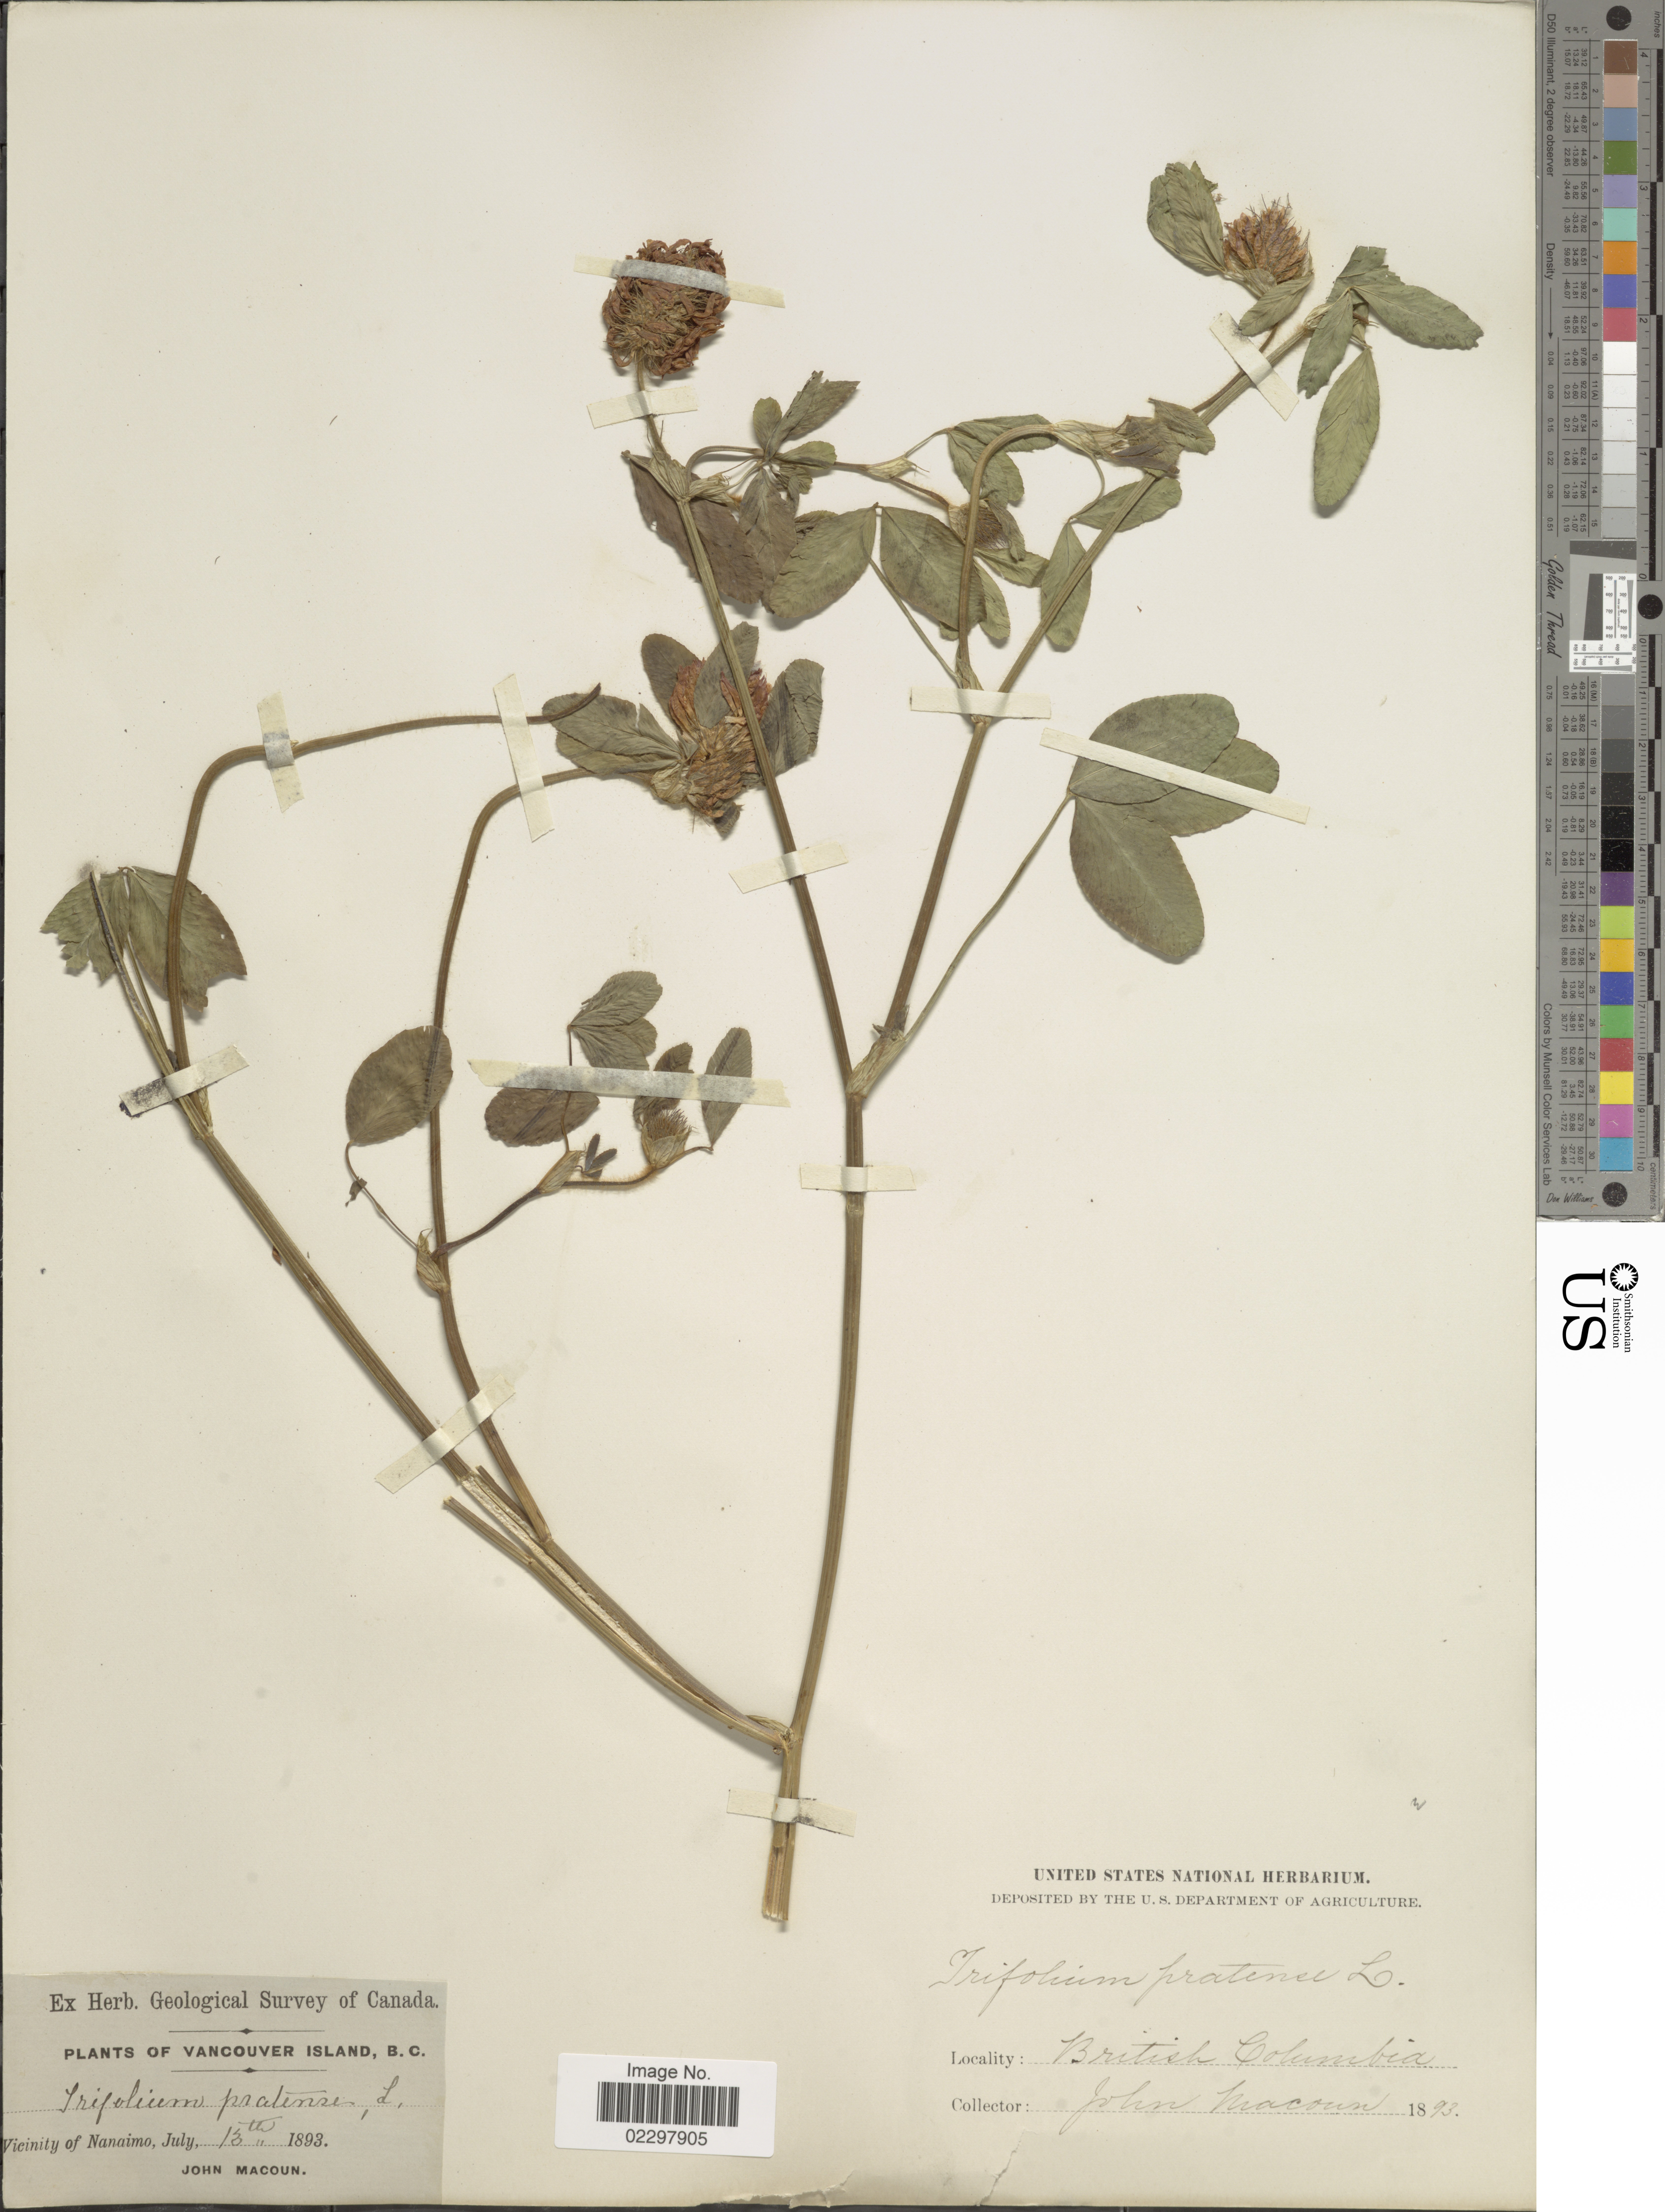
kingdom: Plantae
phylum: Tracheophyta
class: Magnoliopsida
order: Fabales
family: Fabaceae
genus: Trifolium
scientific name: Trifolium pratense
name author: L.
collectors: J. Macoun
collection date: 1893-07-13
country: Canada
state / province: British Columbia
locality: Vancouver Island, vicinity of Nanaimo.